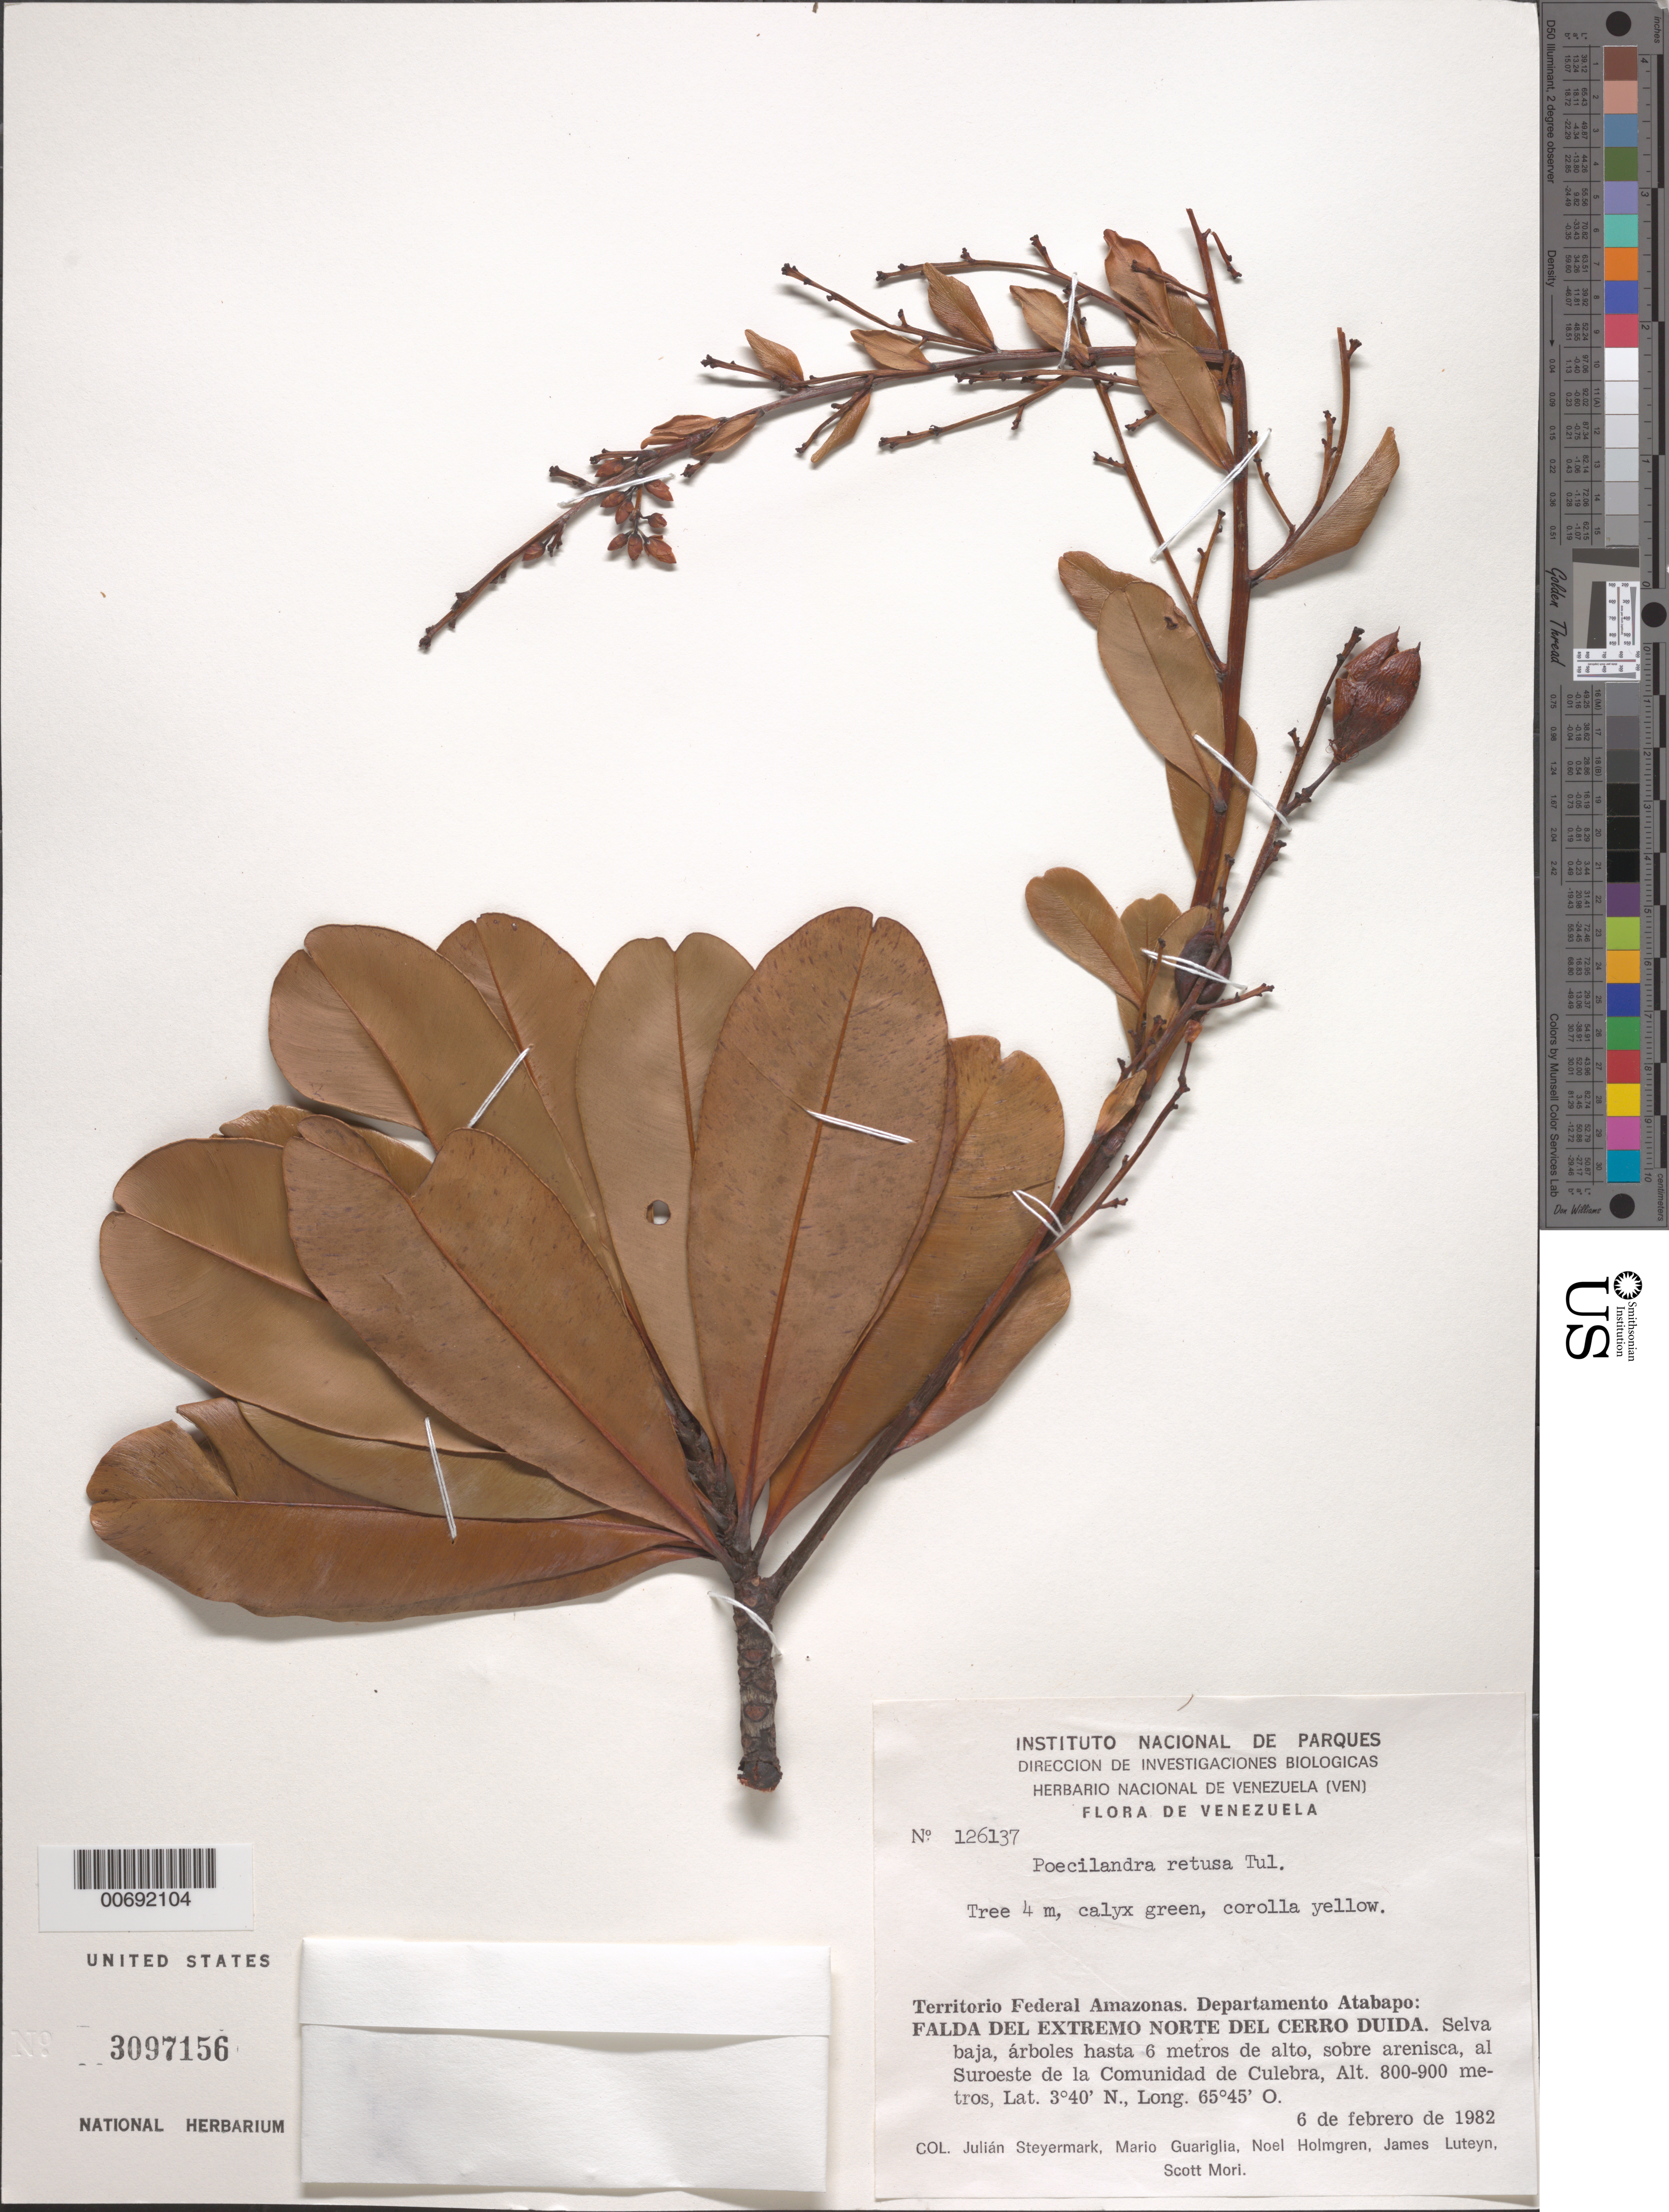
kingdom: Plantae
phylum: Tracheophyta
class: Magnoliopsida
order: Malpighiales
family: Ochnaceae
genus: Poecilandra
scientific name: Poecilandra retusa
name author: Tul.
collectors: J. Steyermark, M. Guariglia P., N. H. Holmgren, J. L. Luteyn & S. Mori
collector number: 126137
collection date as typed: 6-Feb-82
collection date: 1982-02-06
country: Venezuela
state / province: Amazonas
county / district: Atabapo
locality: Cerro Duida, extreme north side, southwest of Culebra community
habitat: Selva baja, sobre arenisca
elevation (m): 800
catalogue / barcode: US 3097156